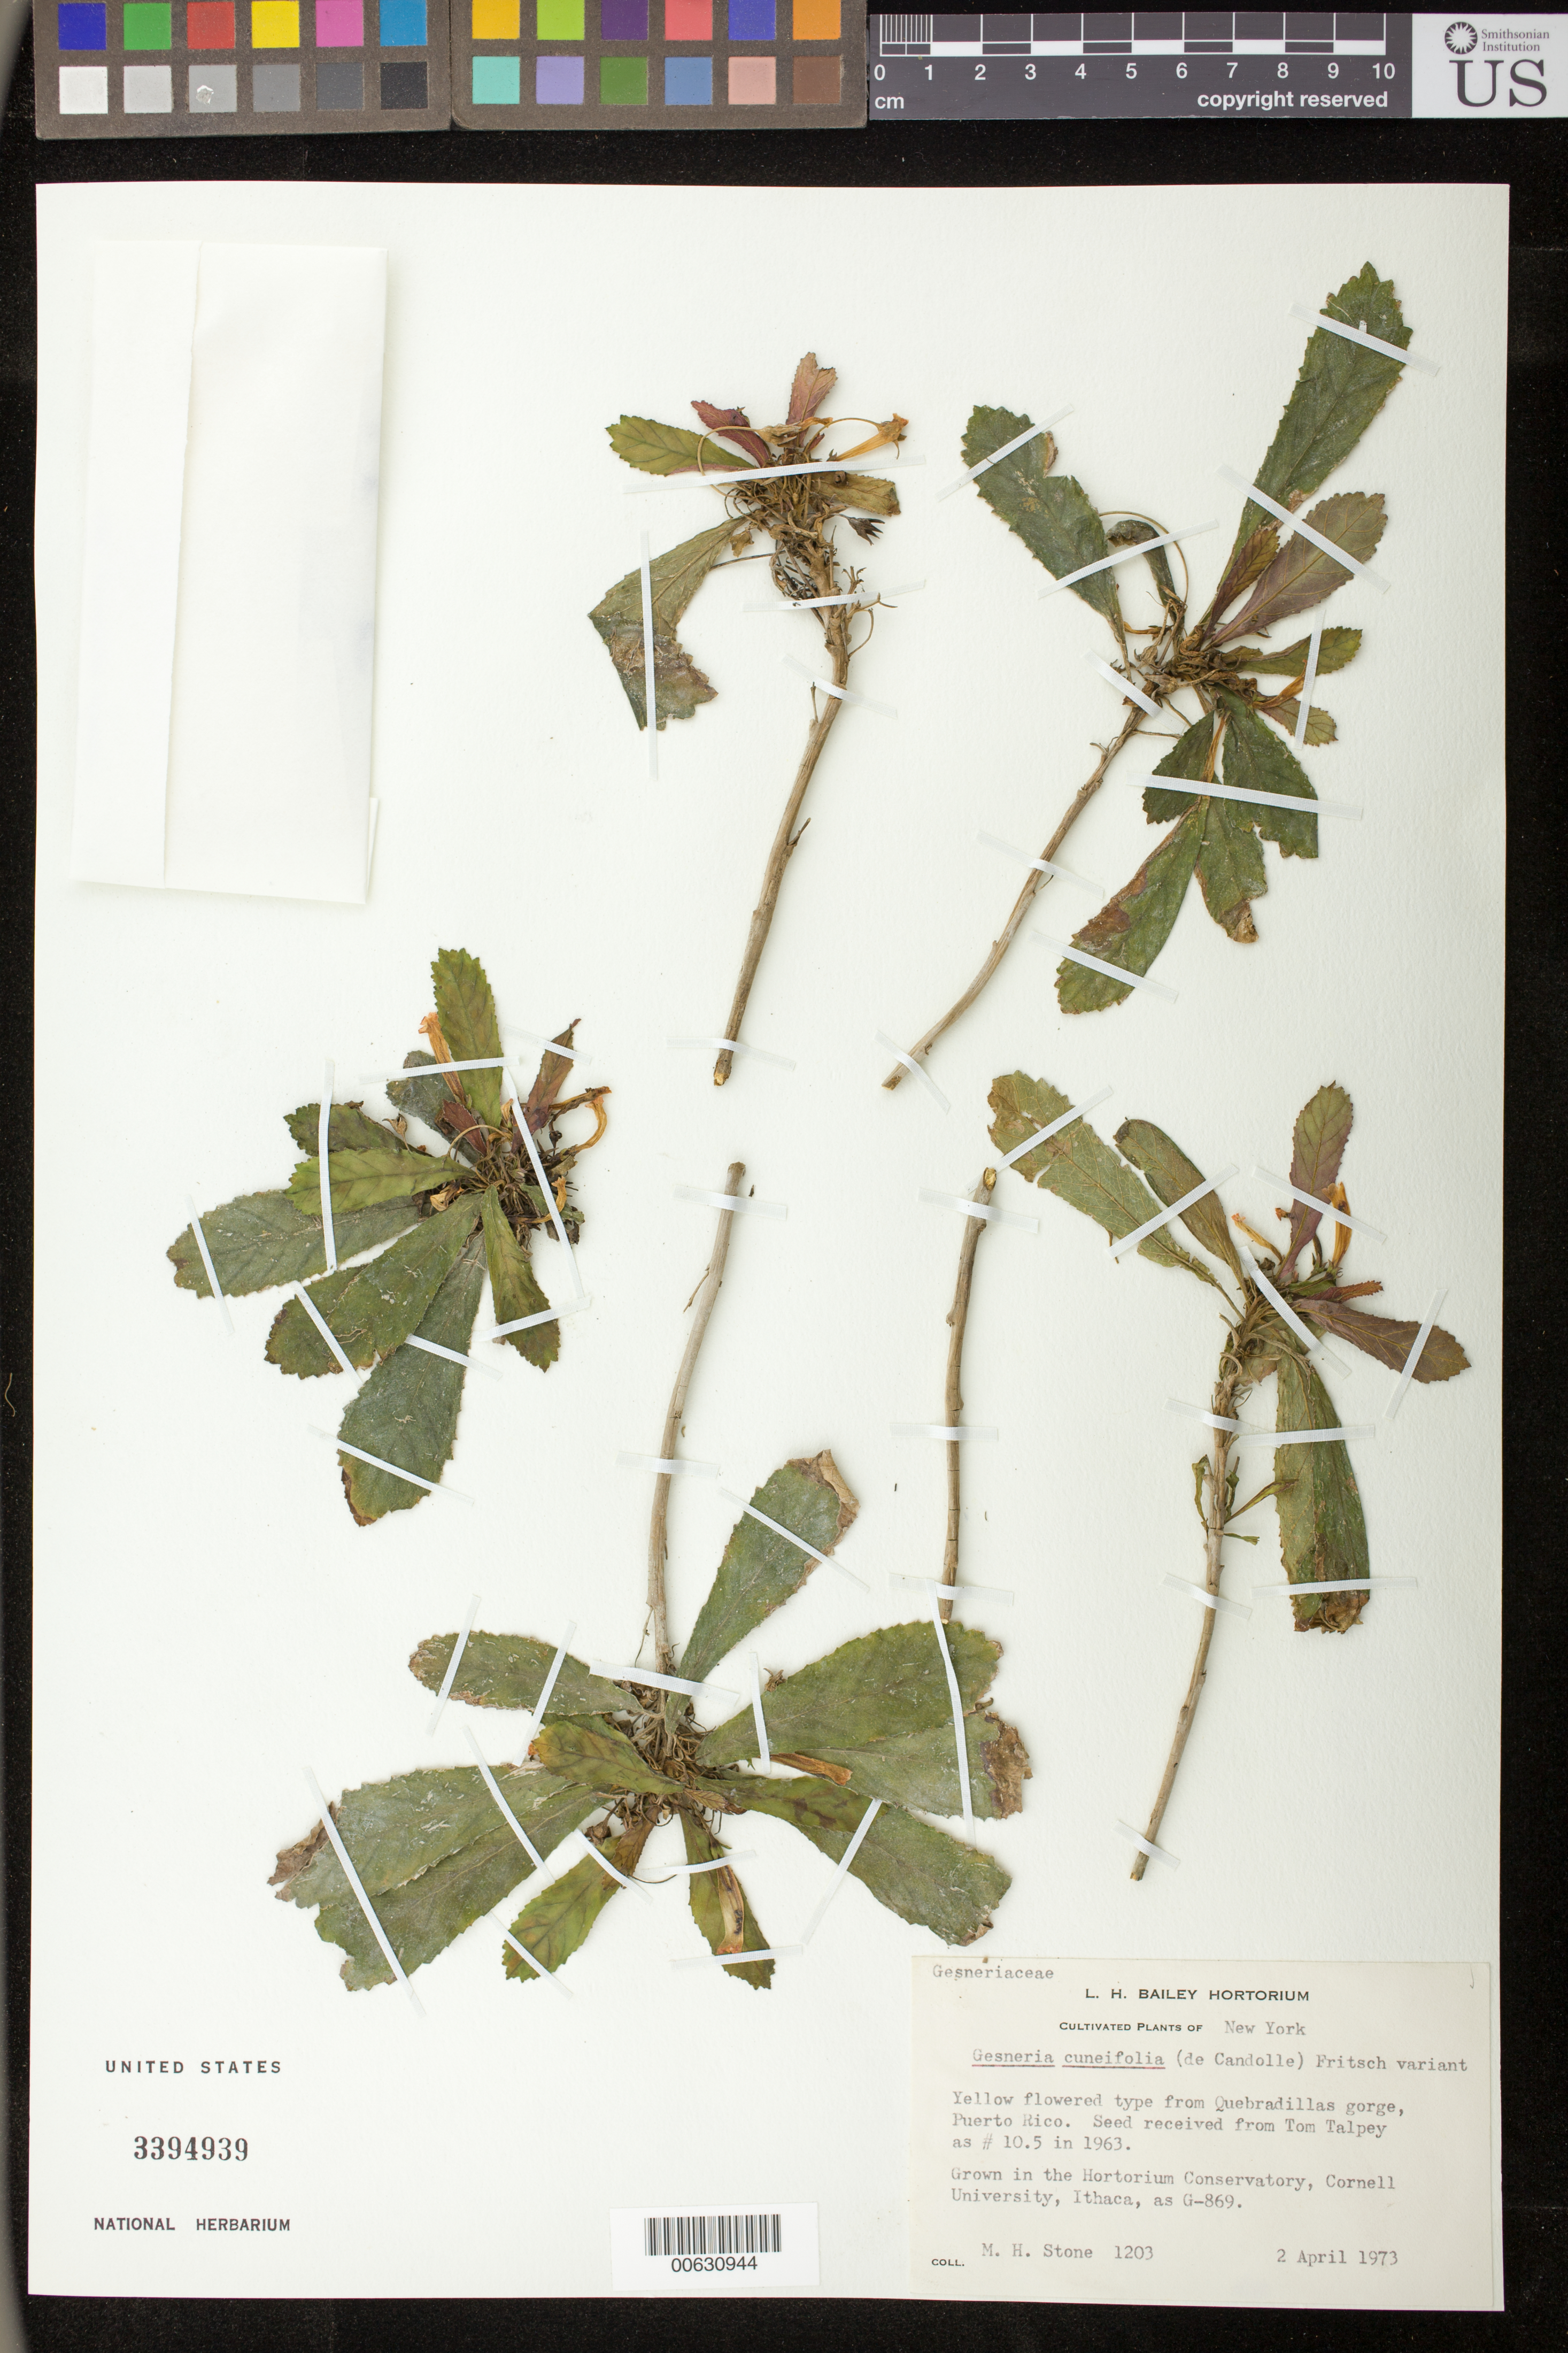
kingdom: Plantae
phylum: Tracheophyta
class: Magnoliopsida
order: Lamiales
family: Gesneriaceae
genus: Gesneria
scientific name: Gesneria cuneifolia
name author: (DC.) Fritsch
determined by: Skog, Laurence E.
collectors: M. Stone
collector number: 1203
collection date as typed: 02 Apr 1973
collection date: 1973-04-02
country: Puerto Rico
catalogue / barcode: US 3394939